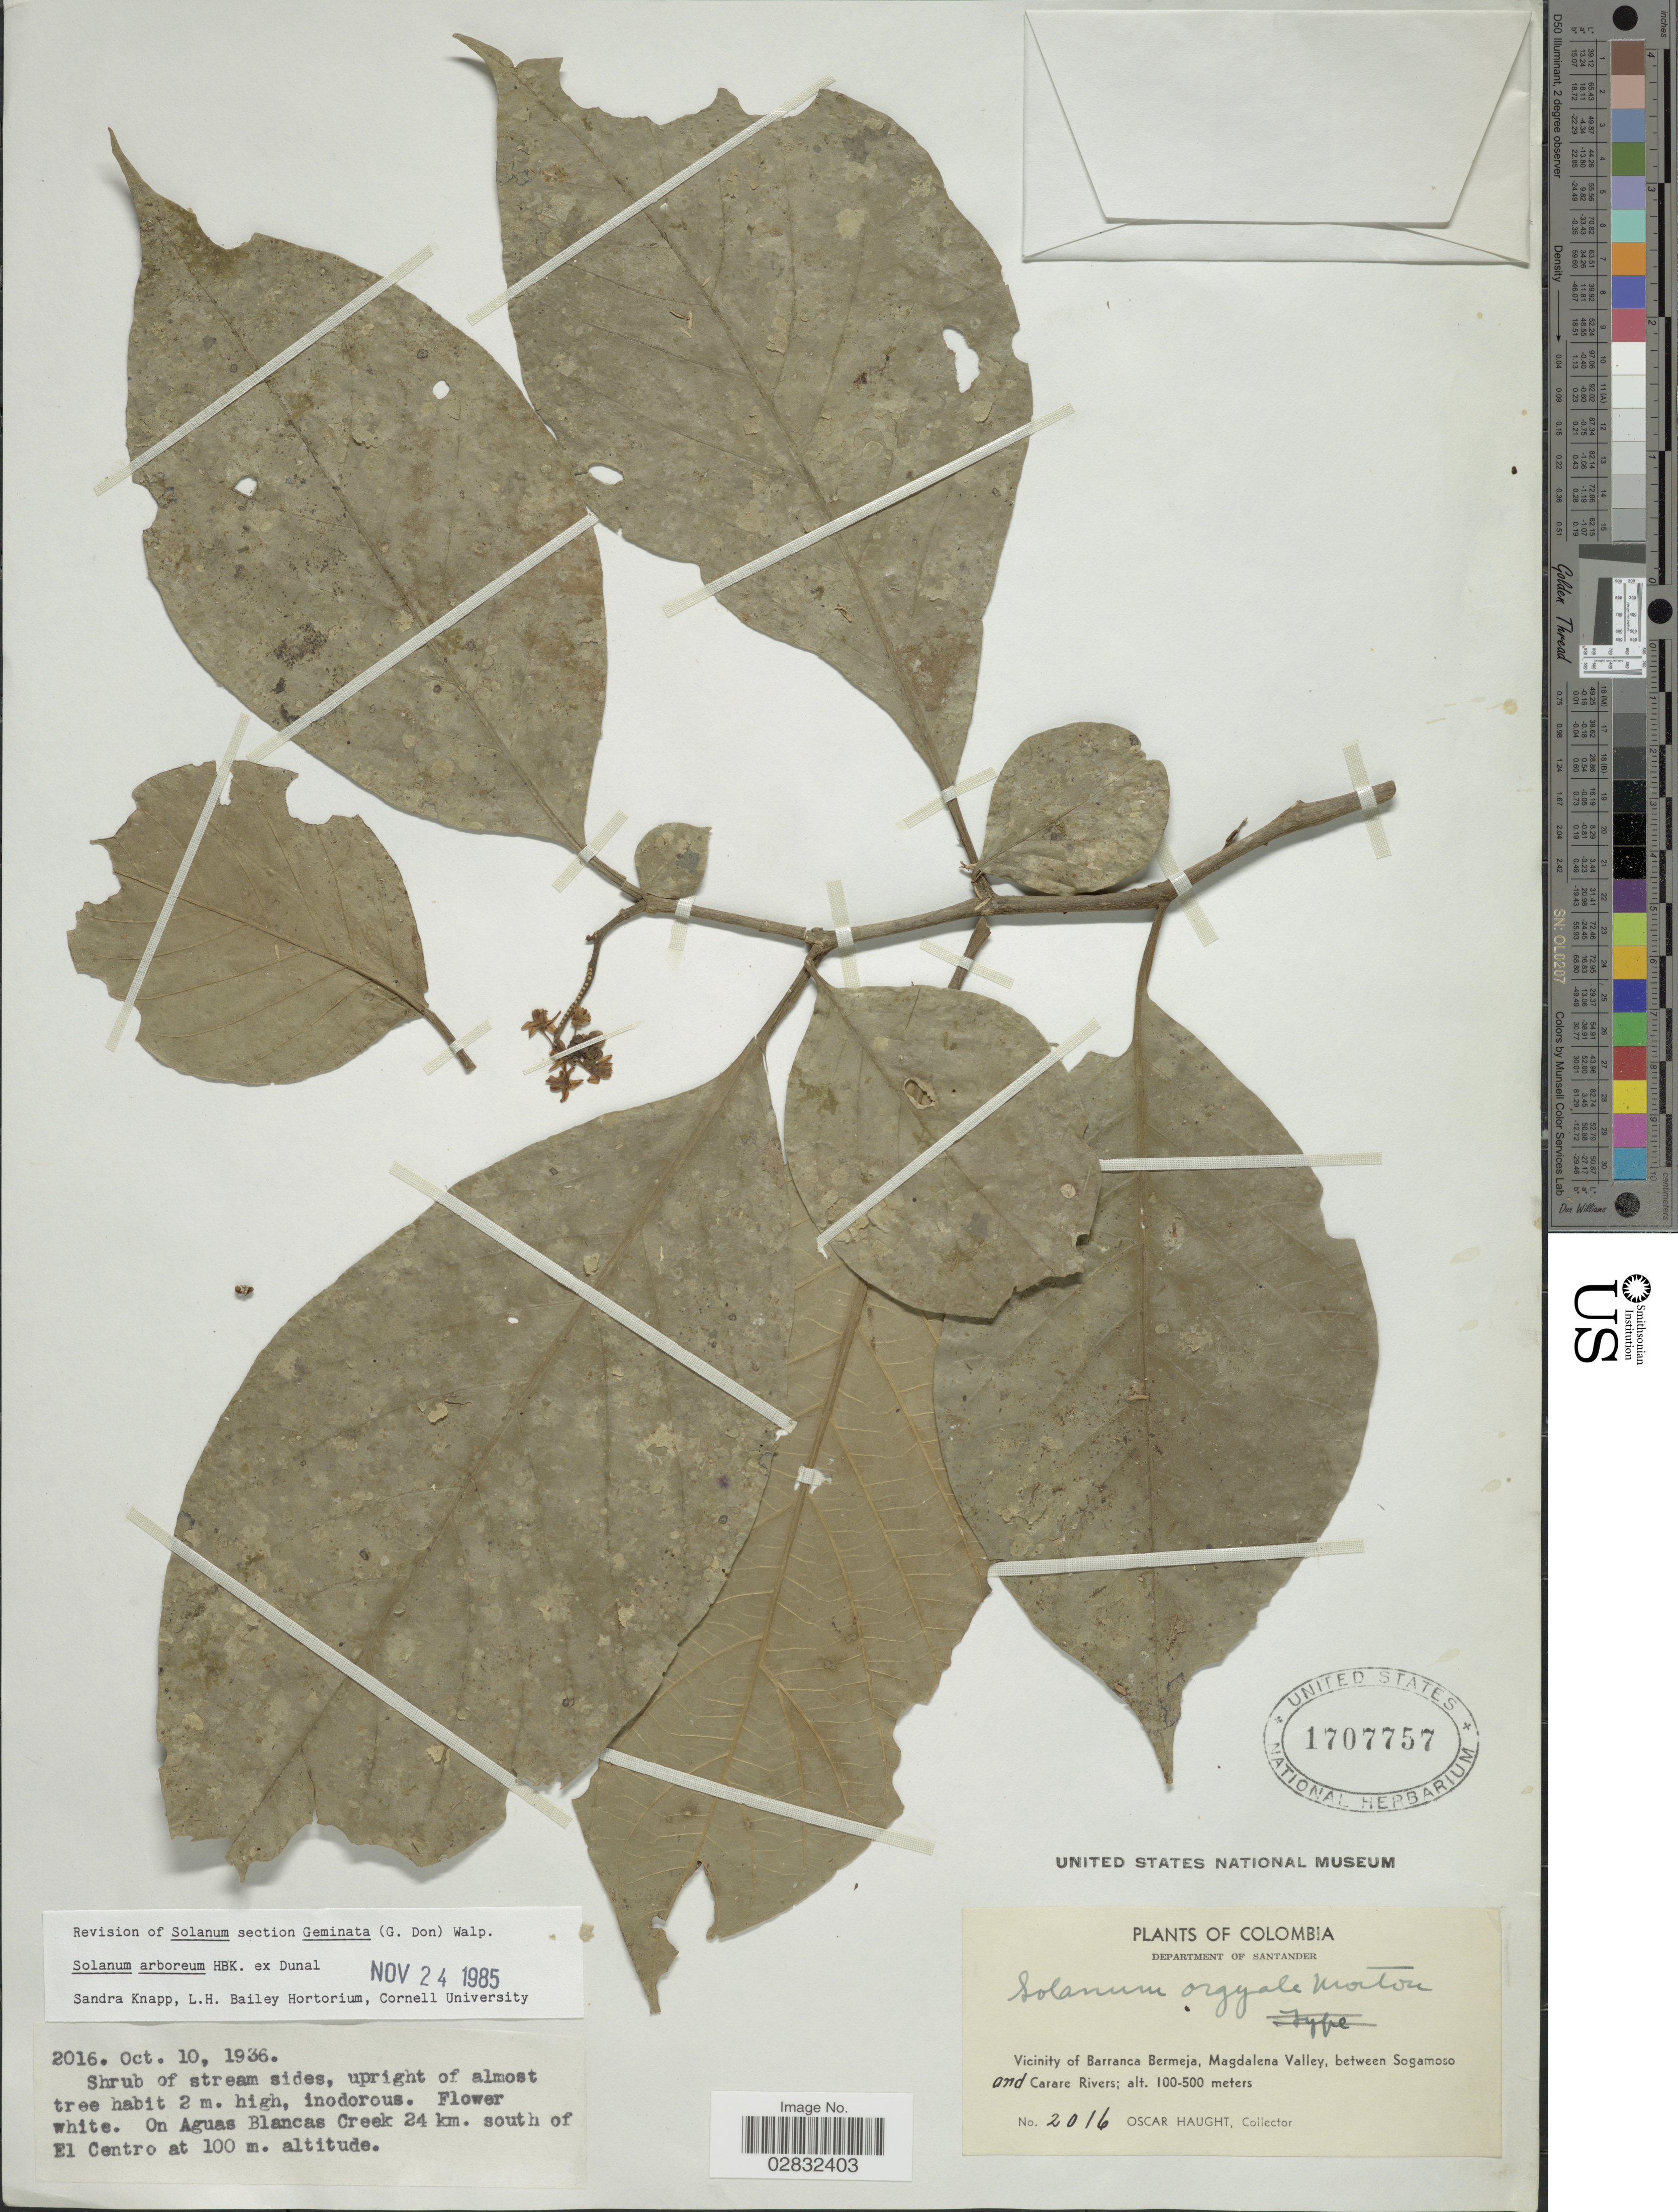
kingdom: Plantae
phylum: Tracheophyta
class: Magnoliopsida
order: Solanales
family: Solanaceae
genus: Solanum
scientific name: Solanum arboreum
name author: Dunal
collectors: O. Haught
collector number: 2016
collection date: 1936-10-10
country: Colombia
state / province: Santander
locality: Department of Santander, Vicinity of Barranca Bermeja, Magdalena Valley, between Sogamoso and Carare Rivers, On Aguas Blancas Creek 24 km. creek south of El Centro.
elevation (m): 100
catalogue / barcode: US 1707757